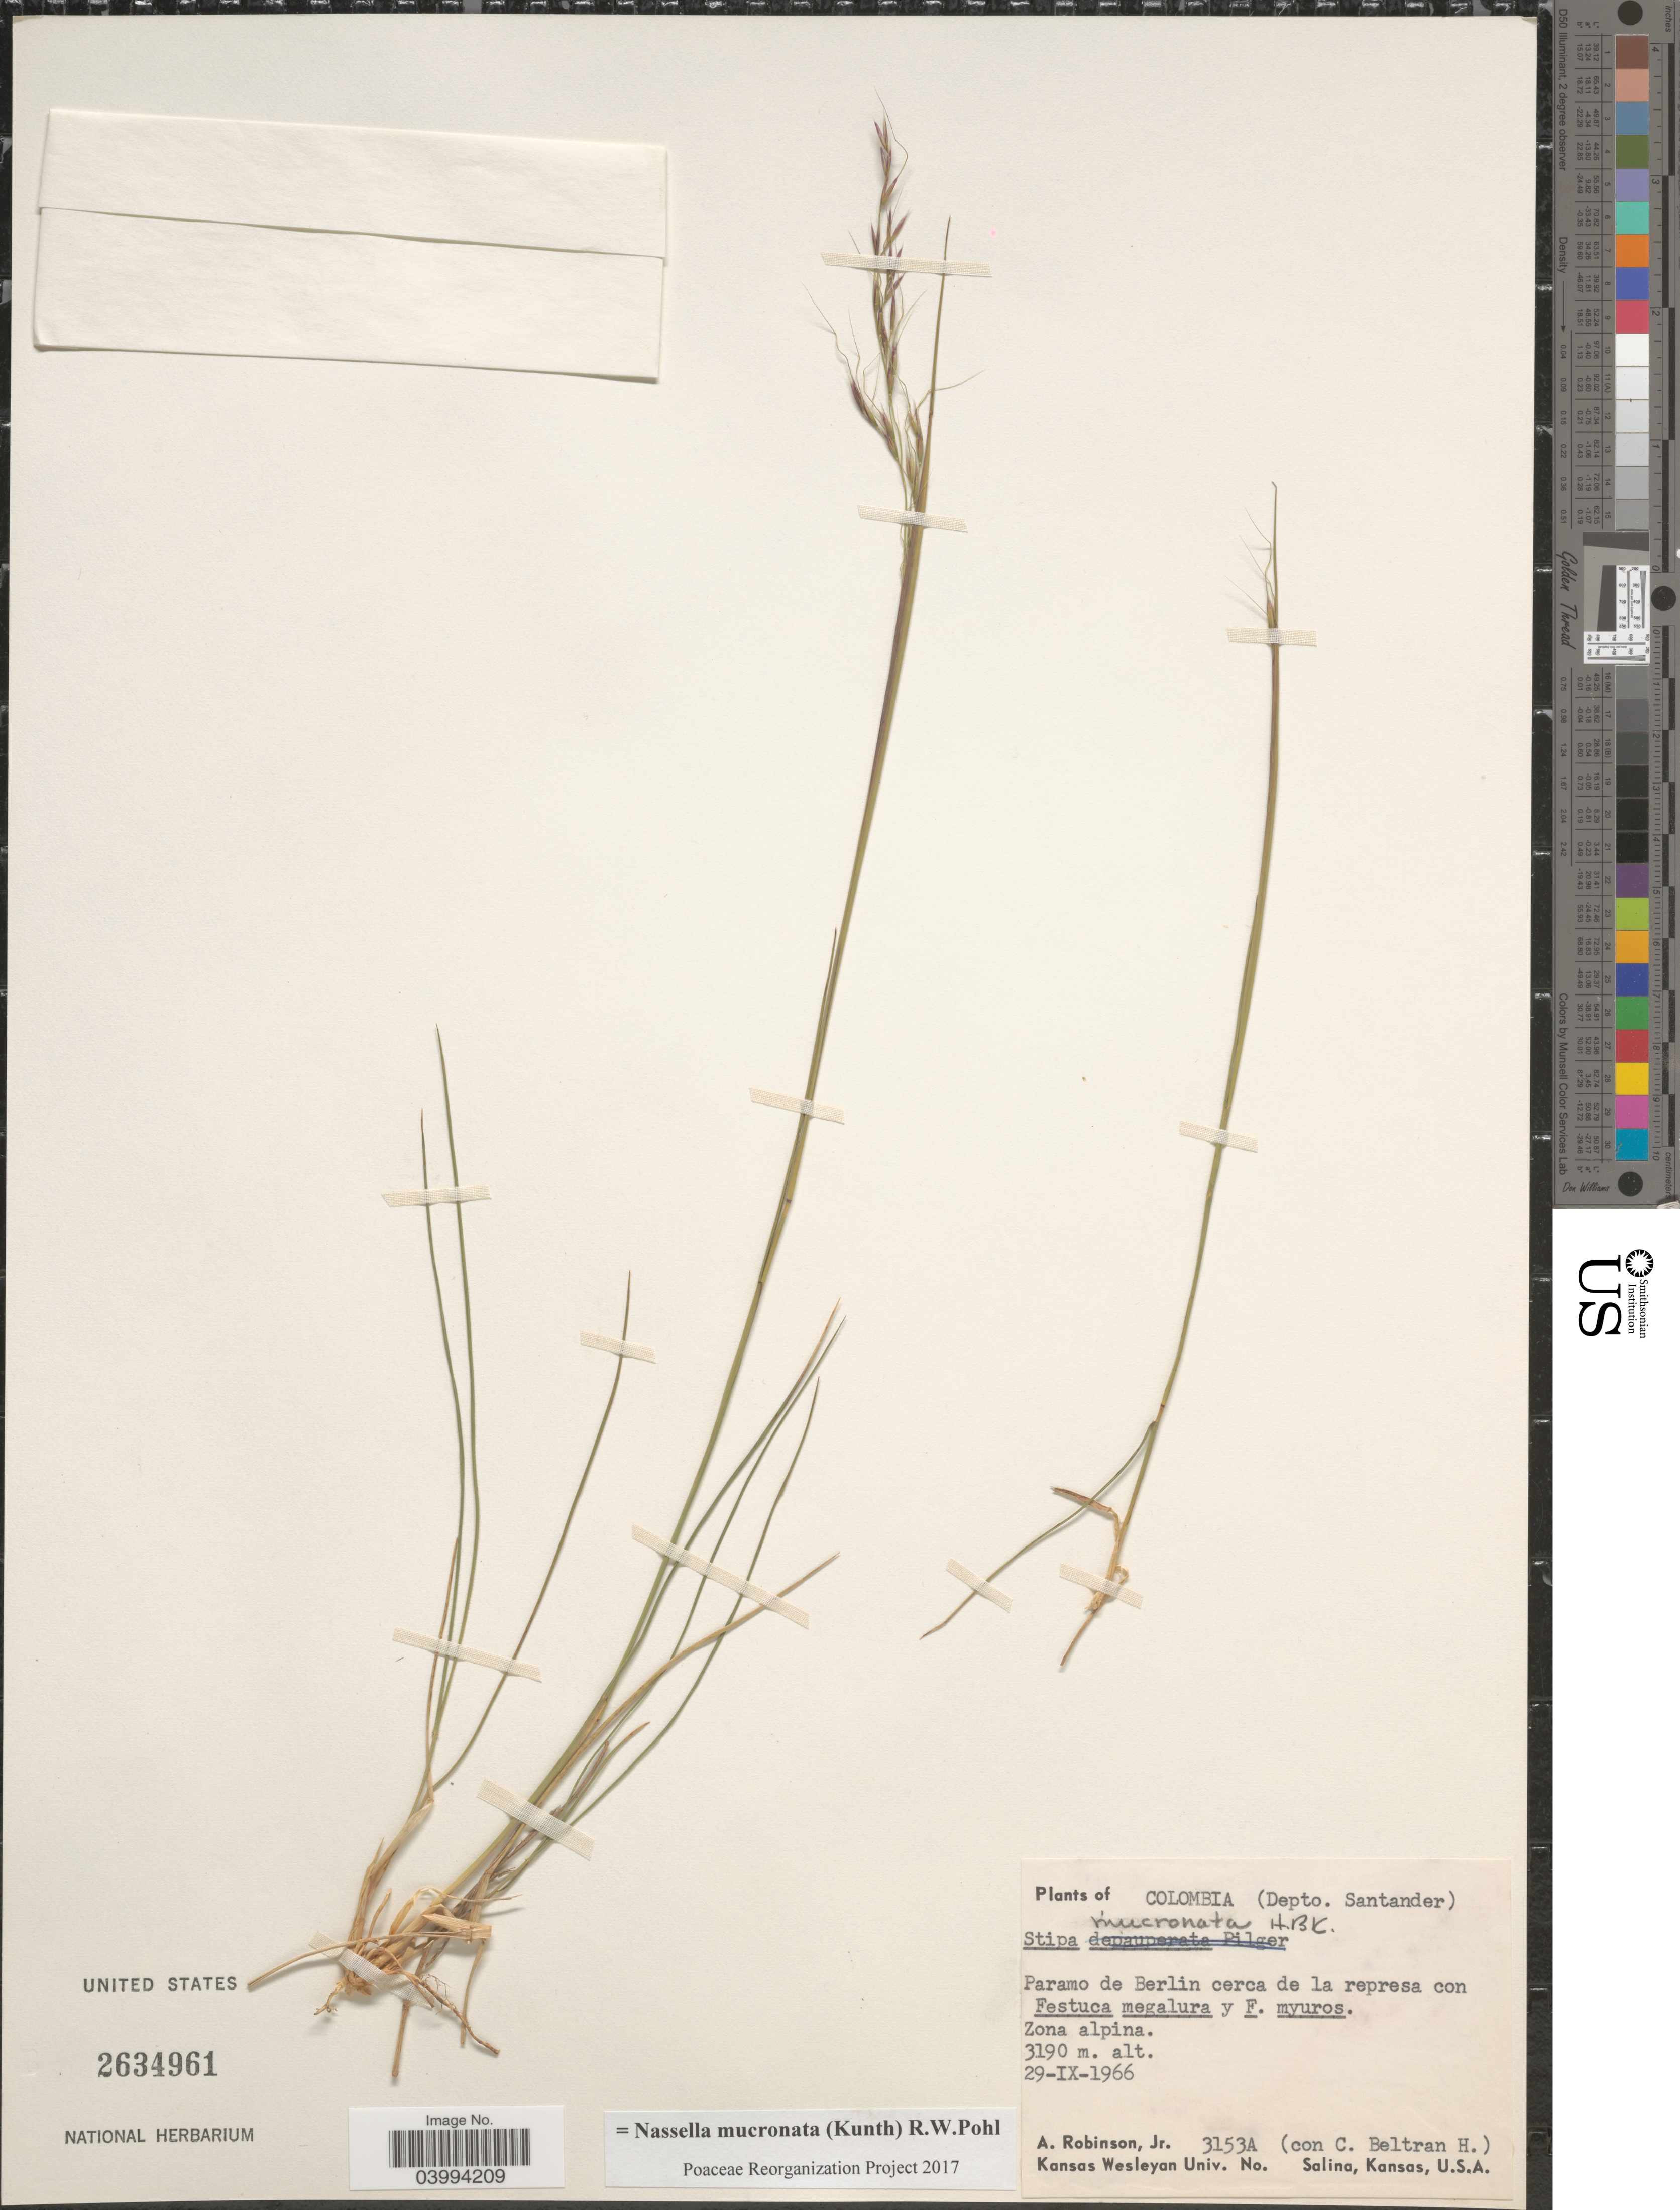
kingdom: Plantae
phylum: Tracheophyta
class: Liliopsida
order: Poales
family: Poaceae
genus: Nassella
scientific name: Nassella mucronata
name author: (Kunth) R.W. Pohl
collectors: A. Robinson Jr. & C. Beltran H.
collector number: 3153A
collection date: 1966-09-29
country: Colombia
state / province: Santander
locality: Depto. Santander. Paramo de Berlin cerca de la represa. Zona alpina.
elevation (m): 3190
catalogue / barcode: US 2634961